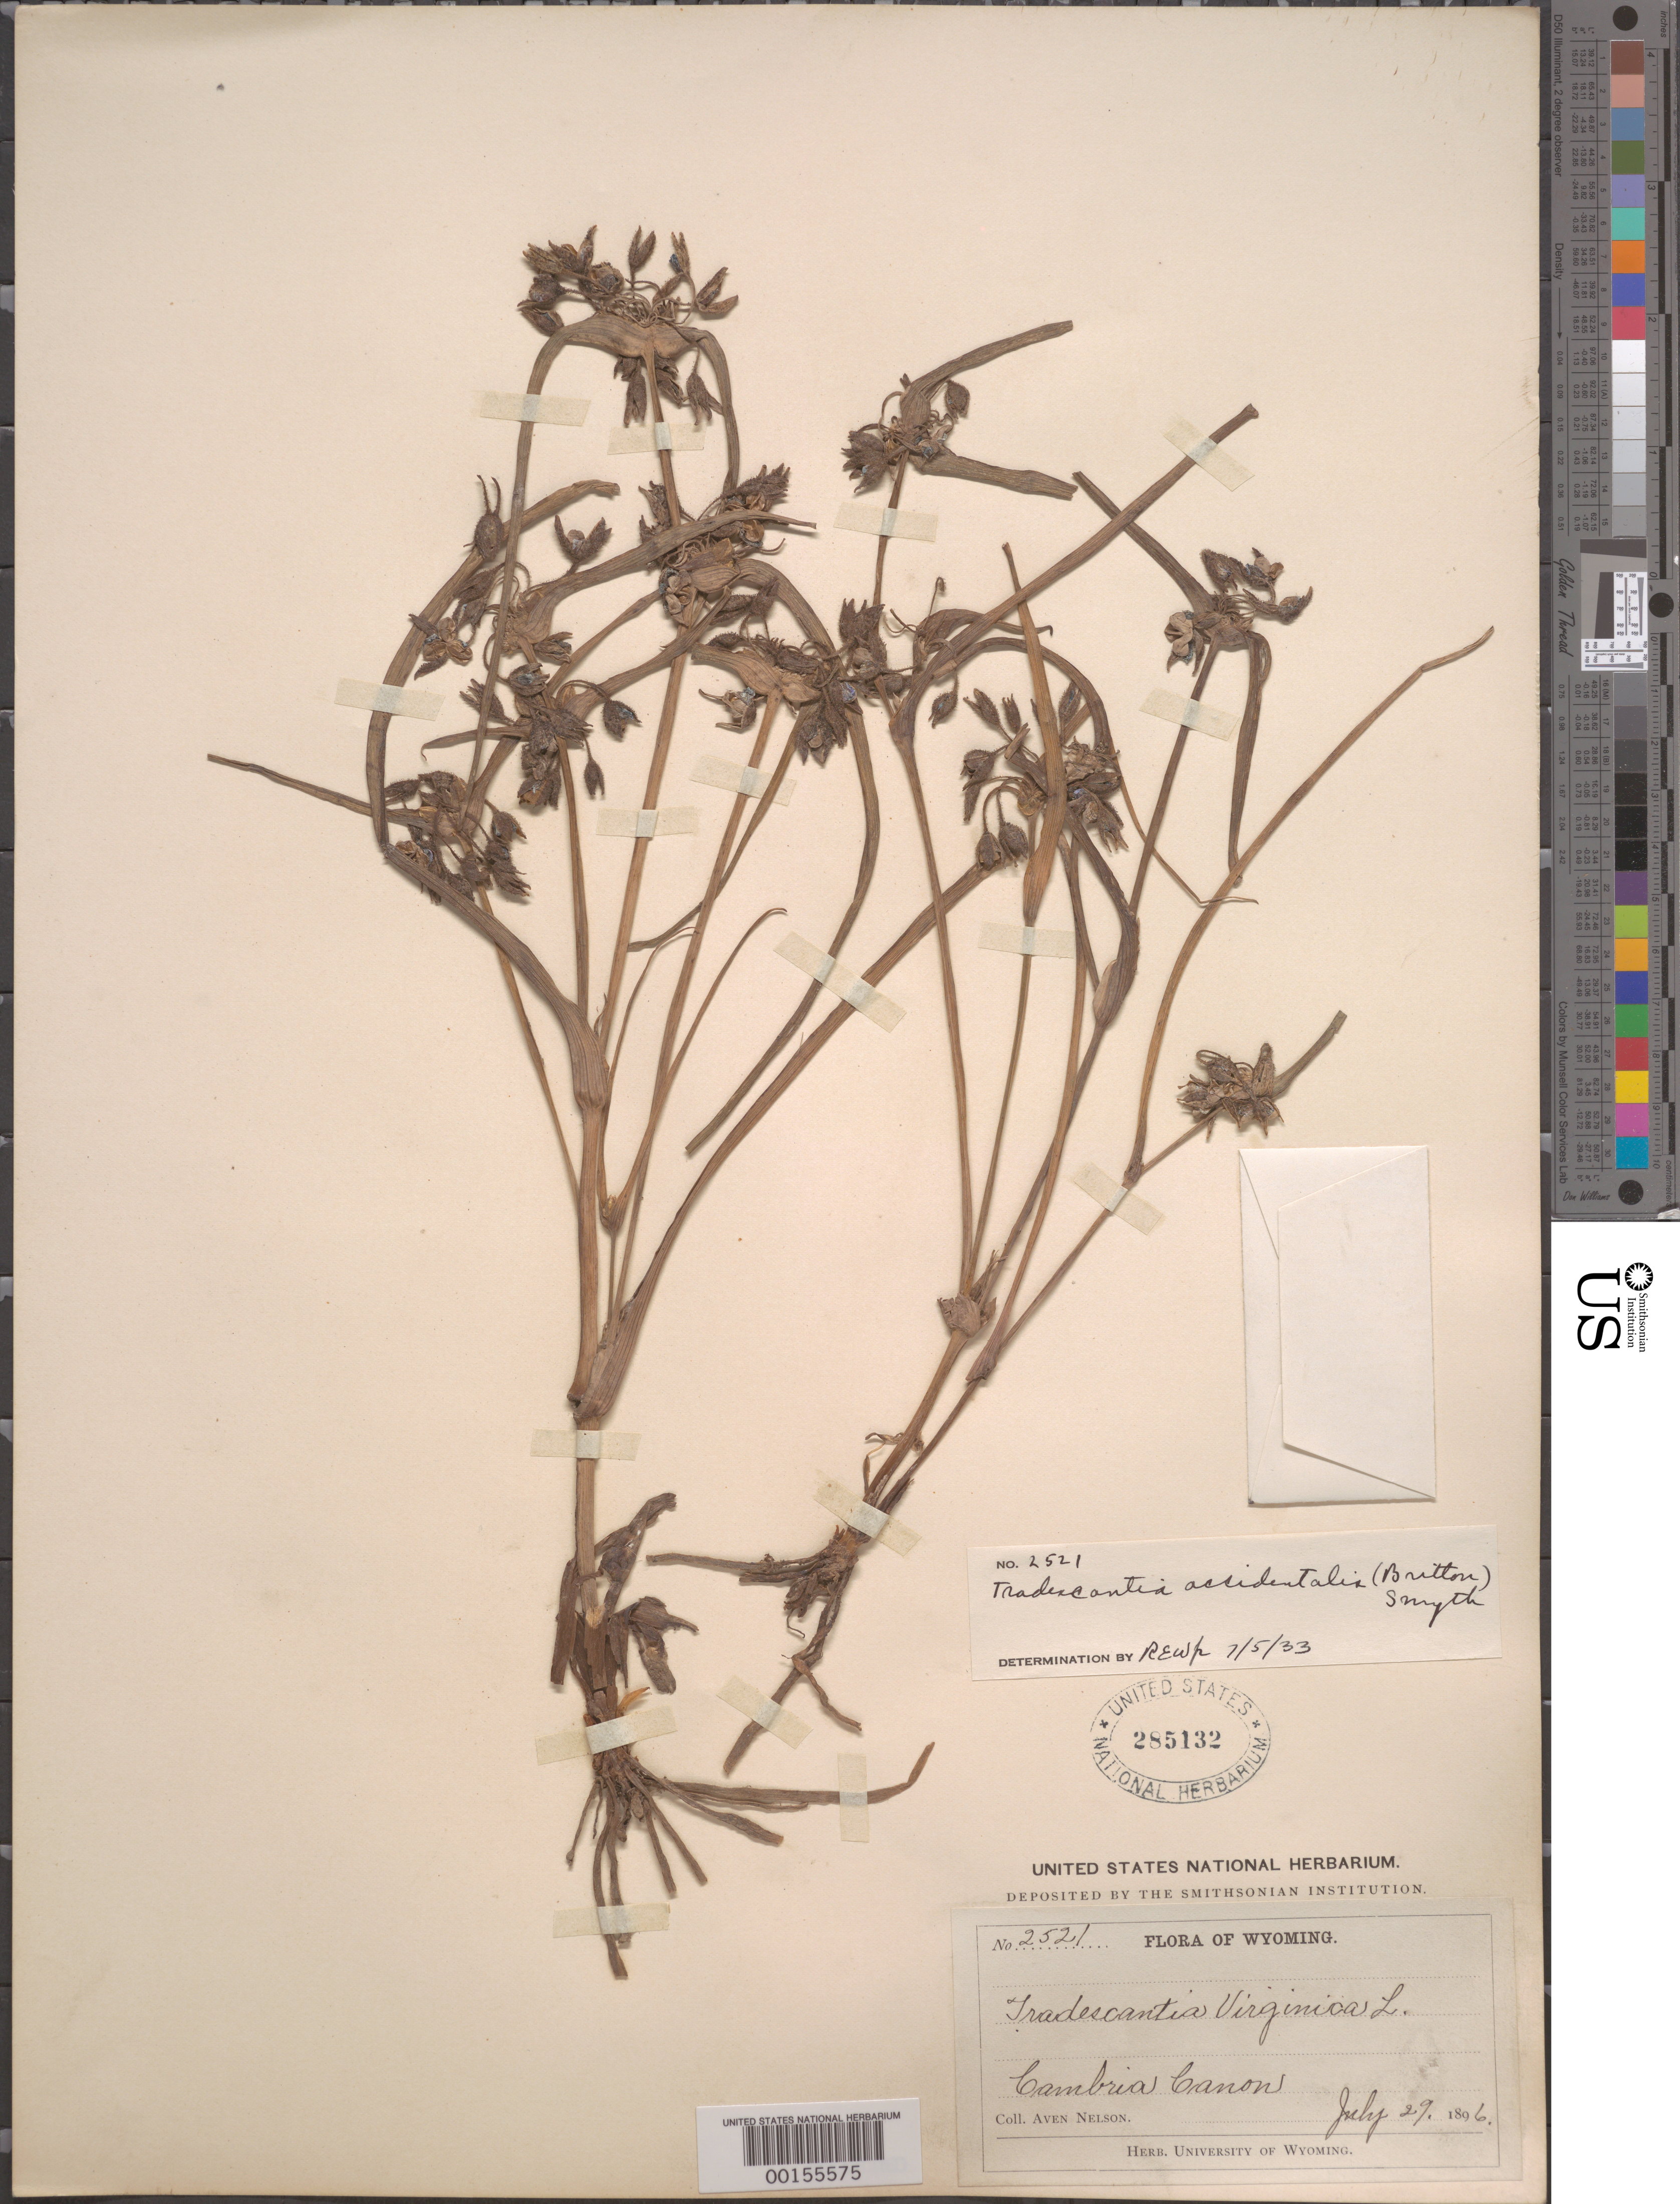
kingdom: Plantae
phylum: Tracheophyta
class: Liliopsida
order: Commelinales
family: Commelinaceae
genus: Tradescantia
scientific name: Tradescantia occidentalis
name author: (Britton) Smyth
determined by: Woodson, R. E., Jr.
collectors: A. Nelson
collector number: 2521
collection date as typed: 29 Jul 1896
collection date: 1896-07-29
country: United States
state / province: Wyoming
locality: Cambria canyon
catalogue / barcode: US 285132